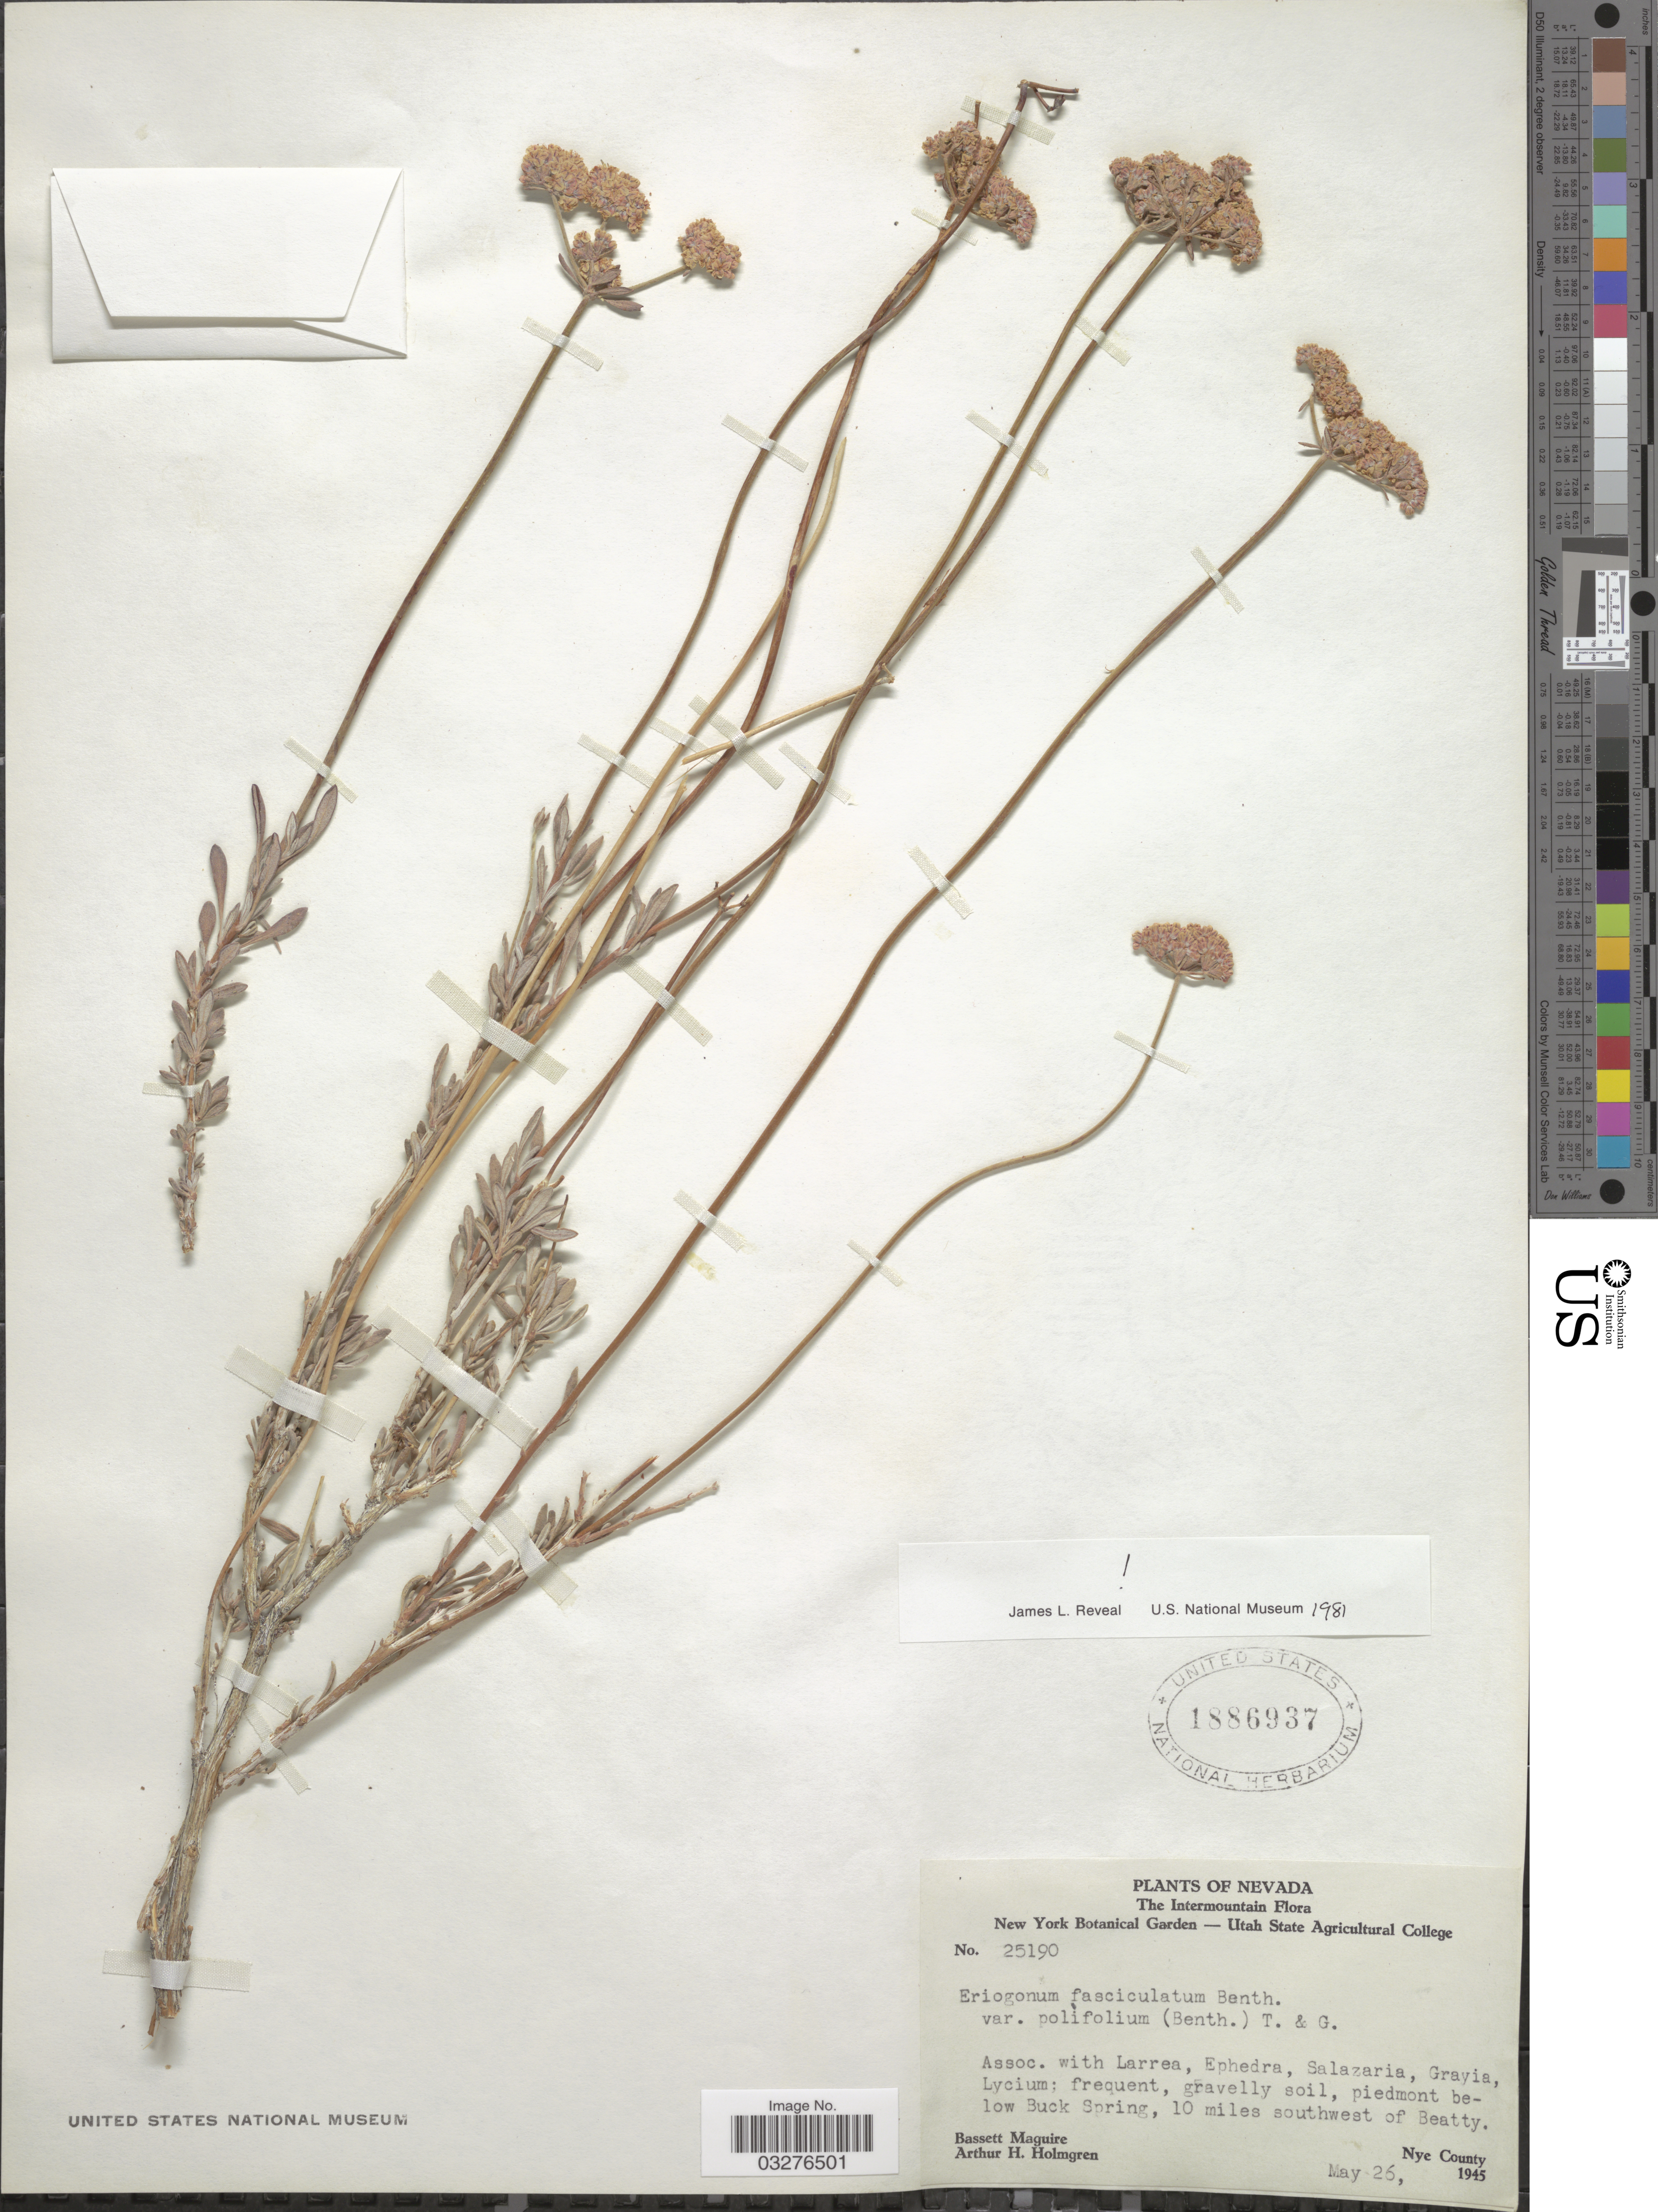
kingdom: Plantae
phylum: Tracheophyta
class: Magnoliopsida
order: Caryophyllales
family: Polygonaceae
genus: Eriogonum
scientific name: Eriogonum fasciculatum var. polifolium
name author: (Benth.) Torr. & A. Gray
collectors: B. Maguire & A. H. Holmgren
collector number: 25190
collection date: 1945-05-26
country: United States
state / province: Nevada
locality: The Intermountain, piedmont below Buck Spring, 10 miles southwest of Beatty, Nye County.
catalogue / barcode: US 1886937